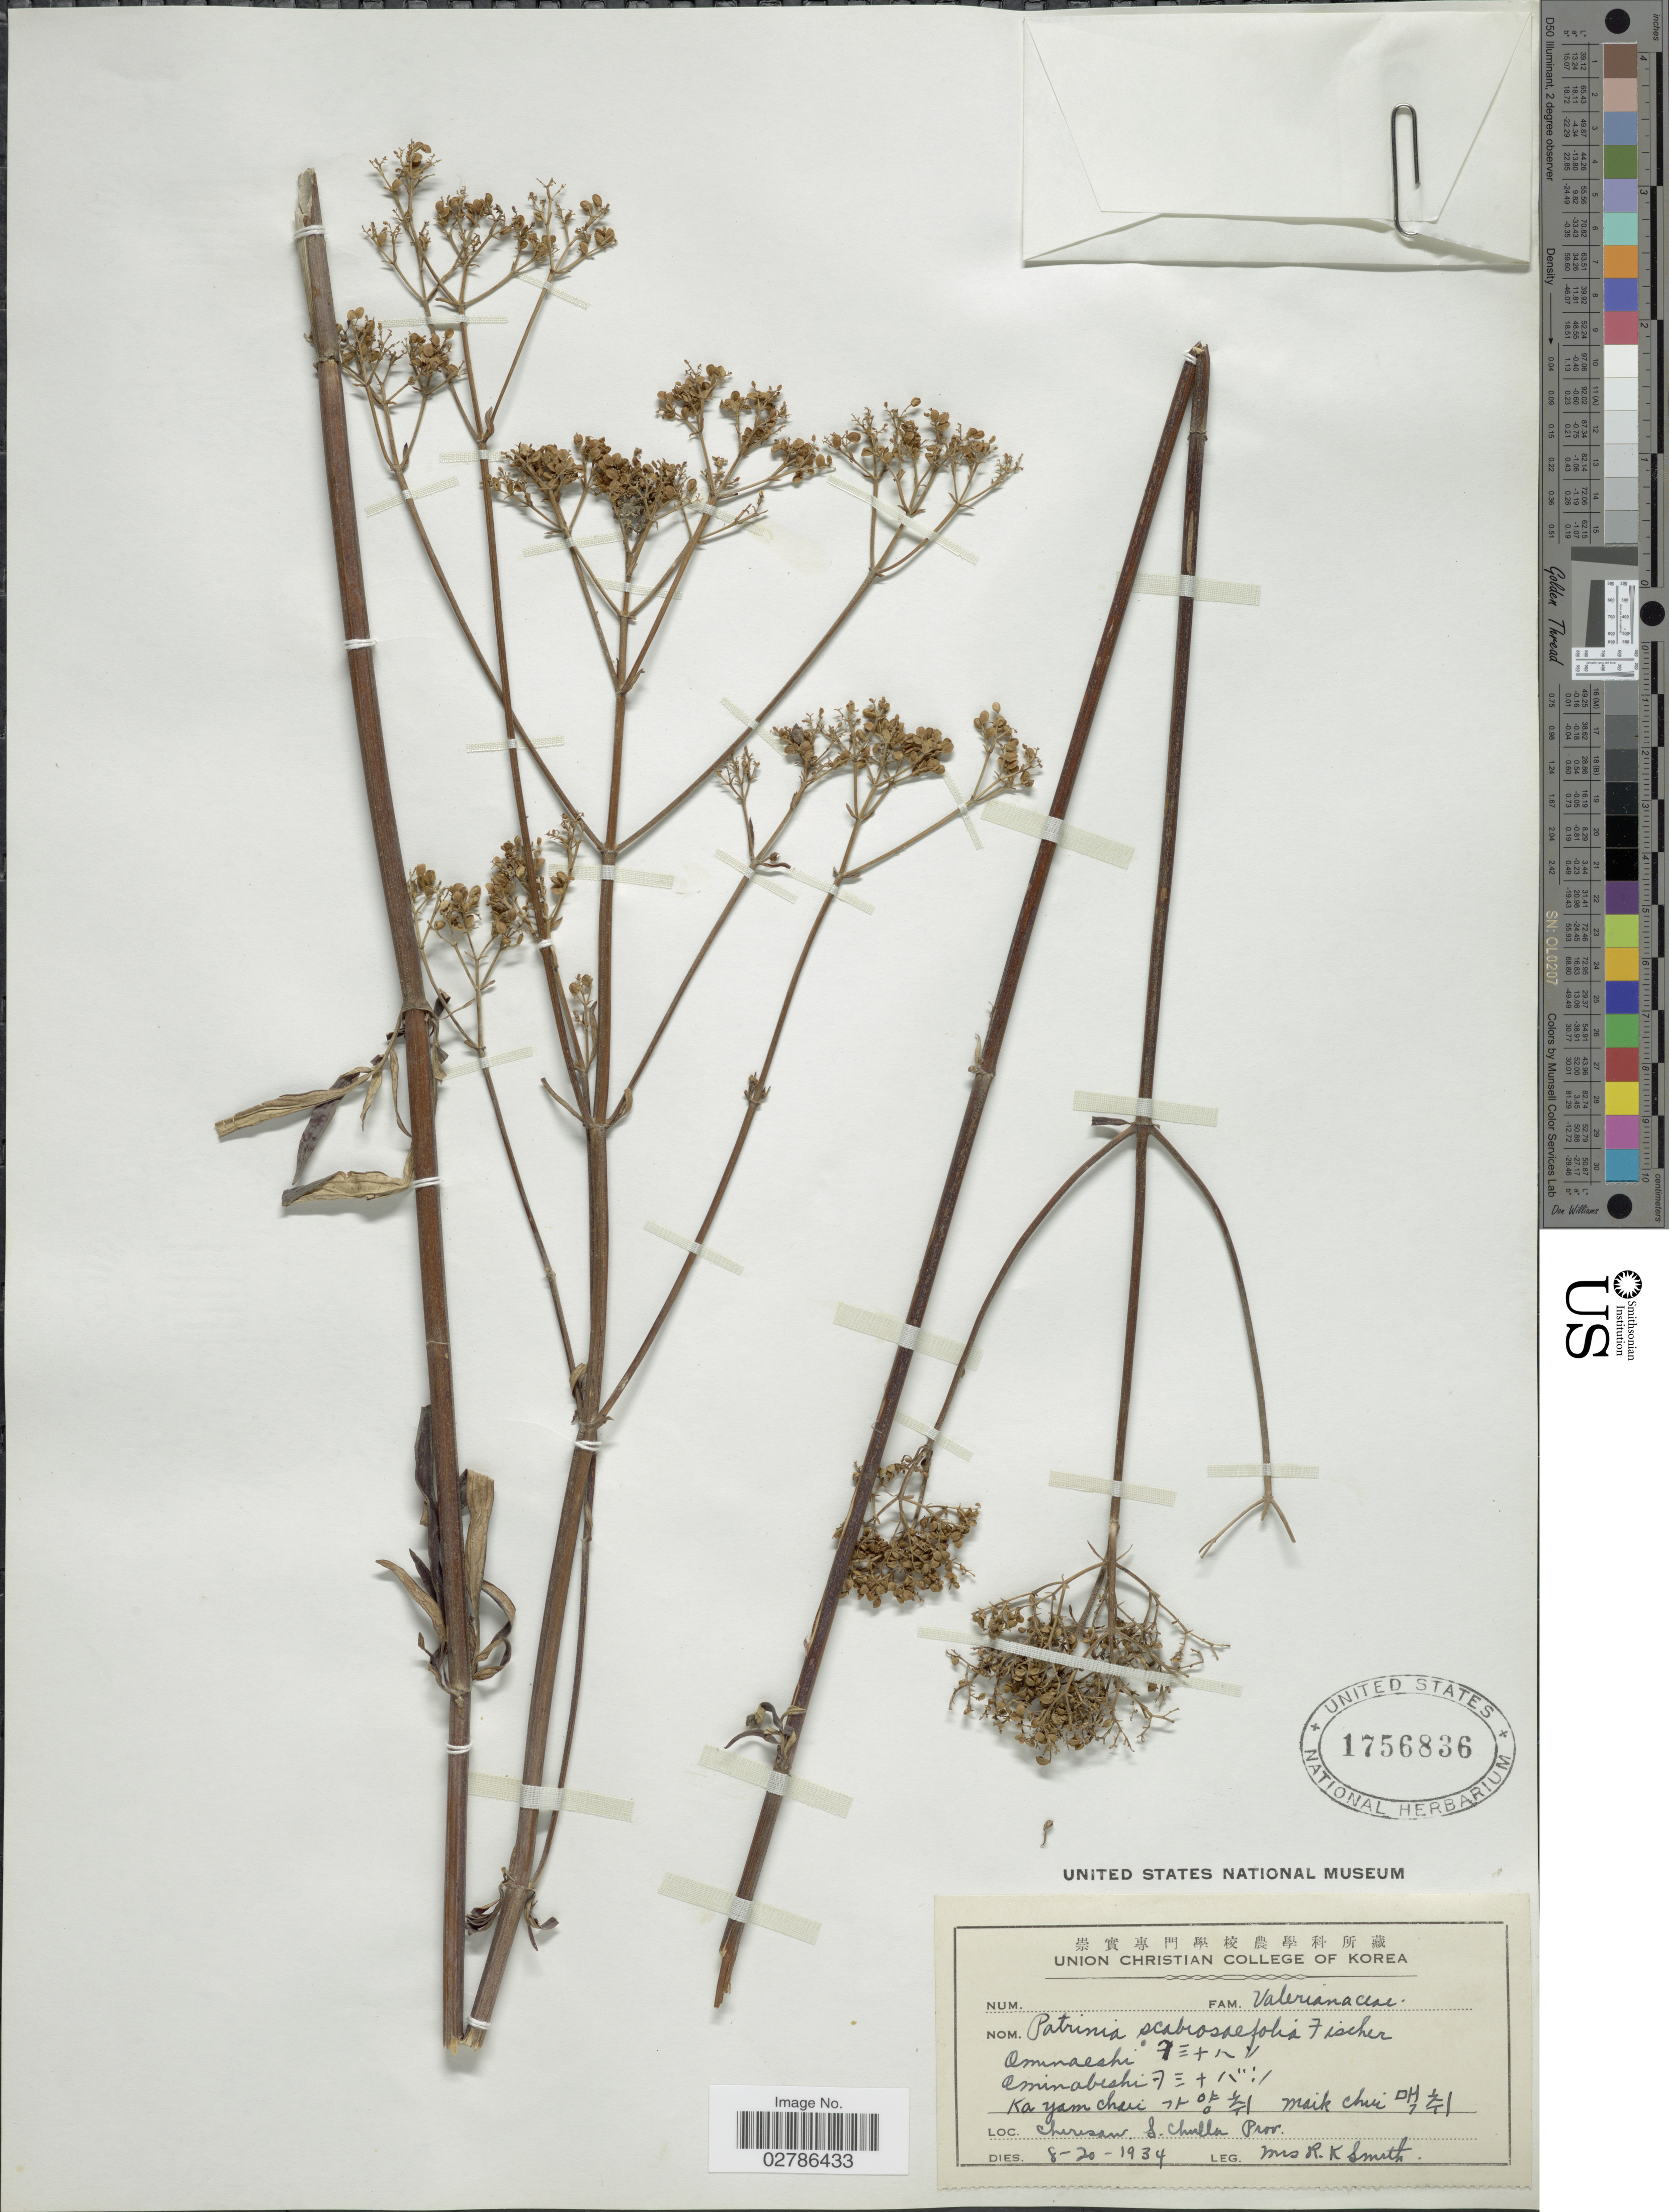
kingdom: Plantae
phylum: Tracheophyta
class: Magnoliopsida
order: Dipsacales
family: Caprifoliaceae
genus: Patrinia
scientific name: Patrinia scabiosifolia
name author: Link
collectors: R. Smith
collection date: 1934-08-20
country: South Korea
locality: Cheresan S. Chulla Prov.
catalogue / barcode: US 1756836